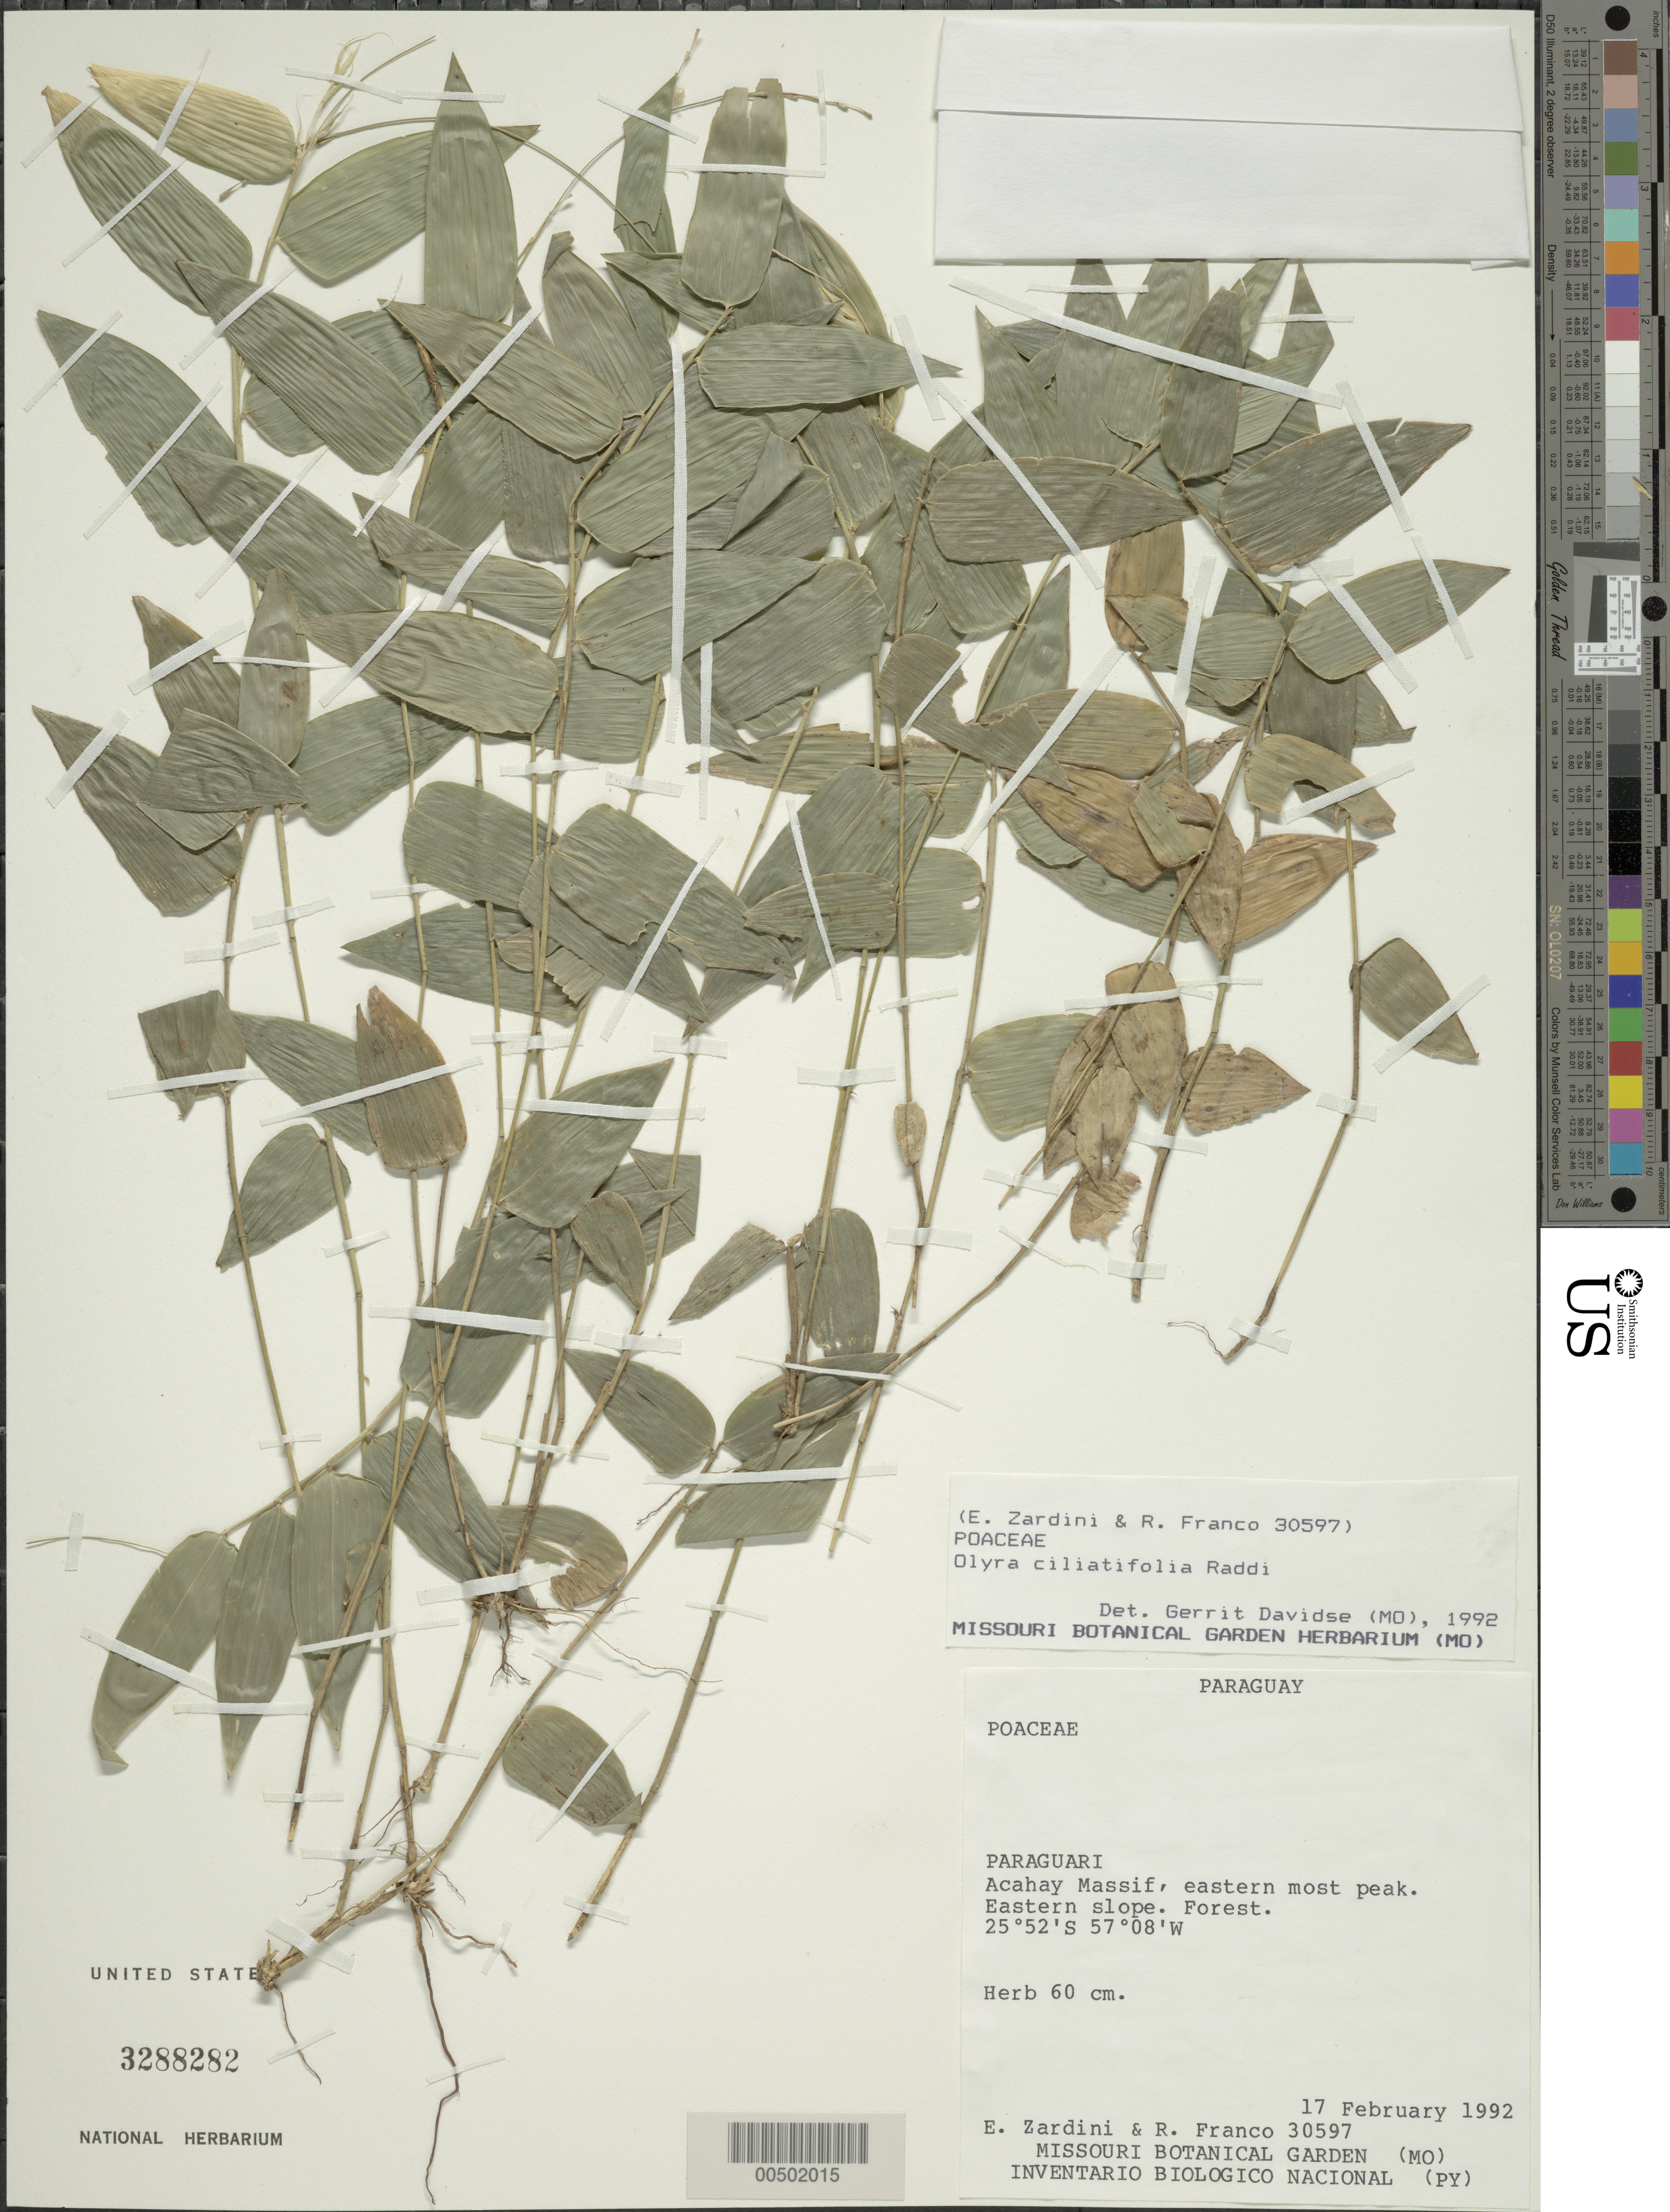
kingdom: Plantae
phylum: Tracheophyta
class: Liliopsida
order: Poales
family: Poaceae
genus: Olyra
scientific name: Olyra ciliatifolia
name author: Raddi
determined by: Davidse, Gerrit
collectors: E. M. Zardini & R. Franco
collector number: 30597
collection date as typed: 17 Feb 1992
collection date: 1992-02-17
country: Paraguay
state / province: Paraguarí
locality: Acahay massif. easternmost peak. eastern slope.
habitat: Forest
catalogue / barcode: US 3288282